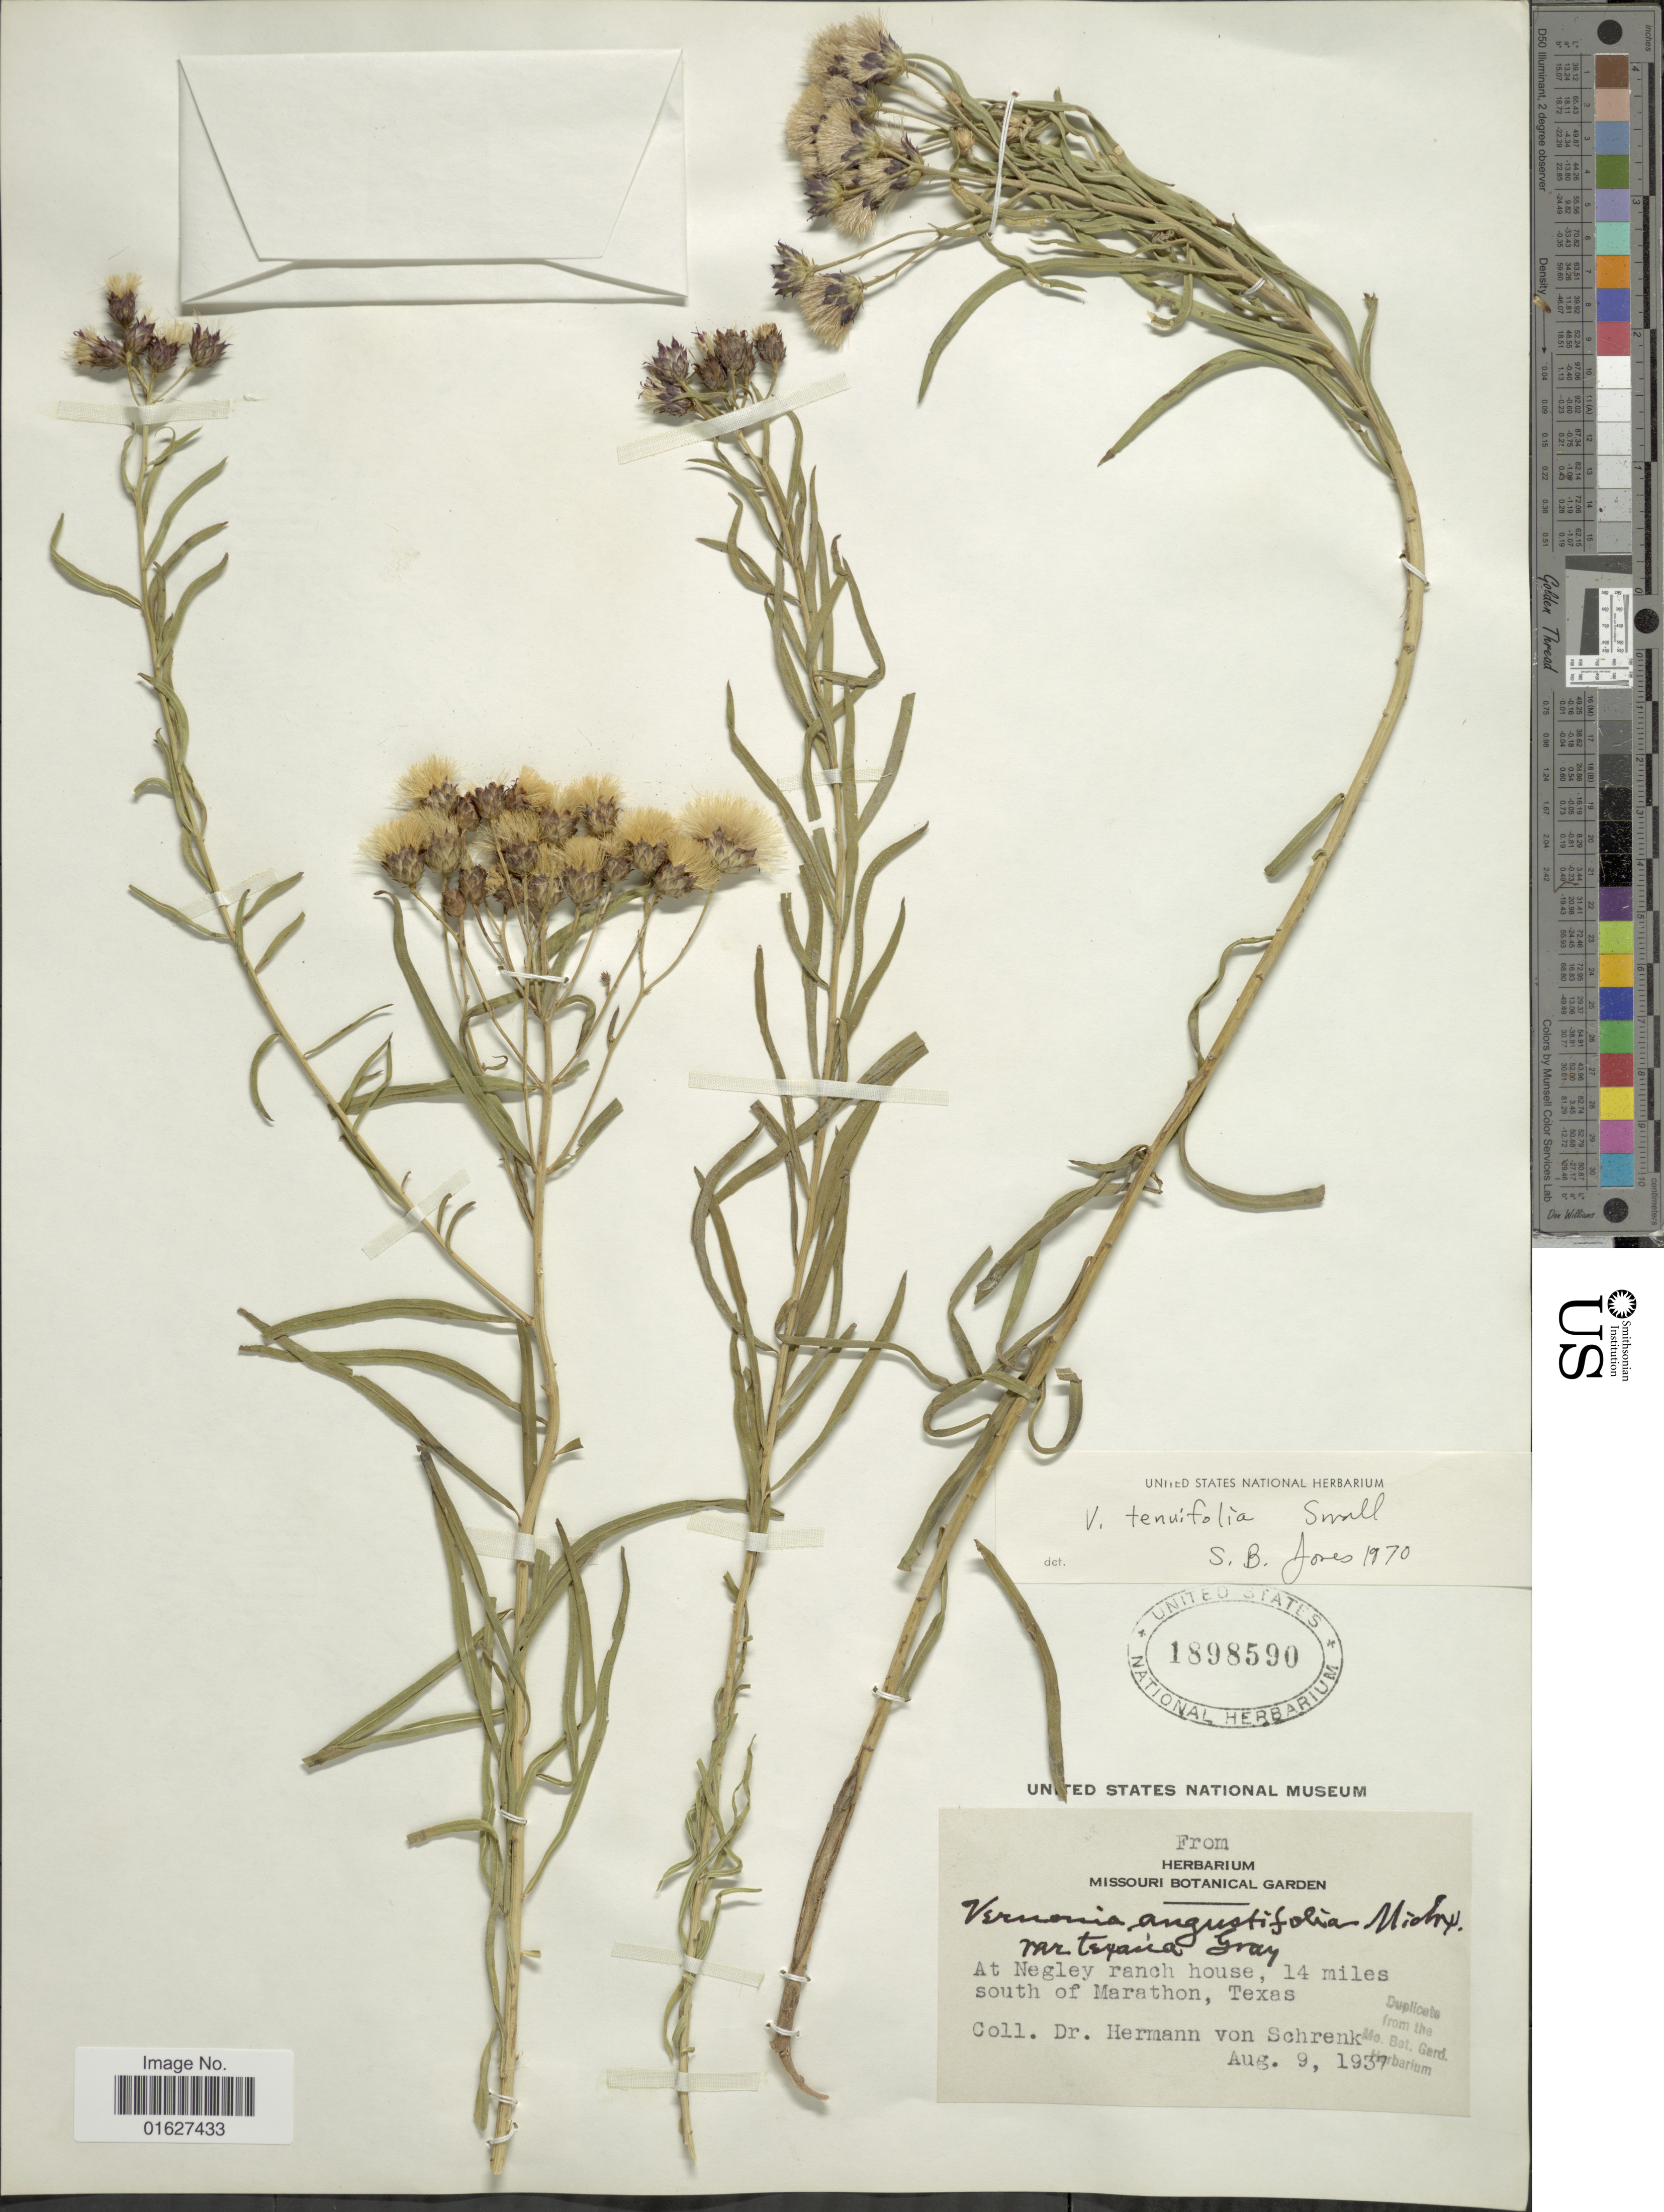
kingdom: Plantae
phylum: Tracheophyta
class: Magnoliopsida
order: Asterales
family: Asteraceae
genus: Vernonia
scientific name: Vernonia marginata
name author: (Torr.) Raf.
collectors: H. v. Schrenk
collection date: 1937-08-09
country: United States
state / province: Texas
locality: At Negley ranch house, 14 miles south of Marathon, Texas.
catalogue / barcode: US 1898590